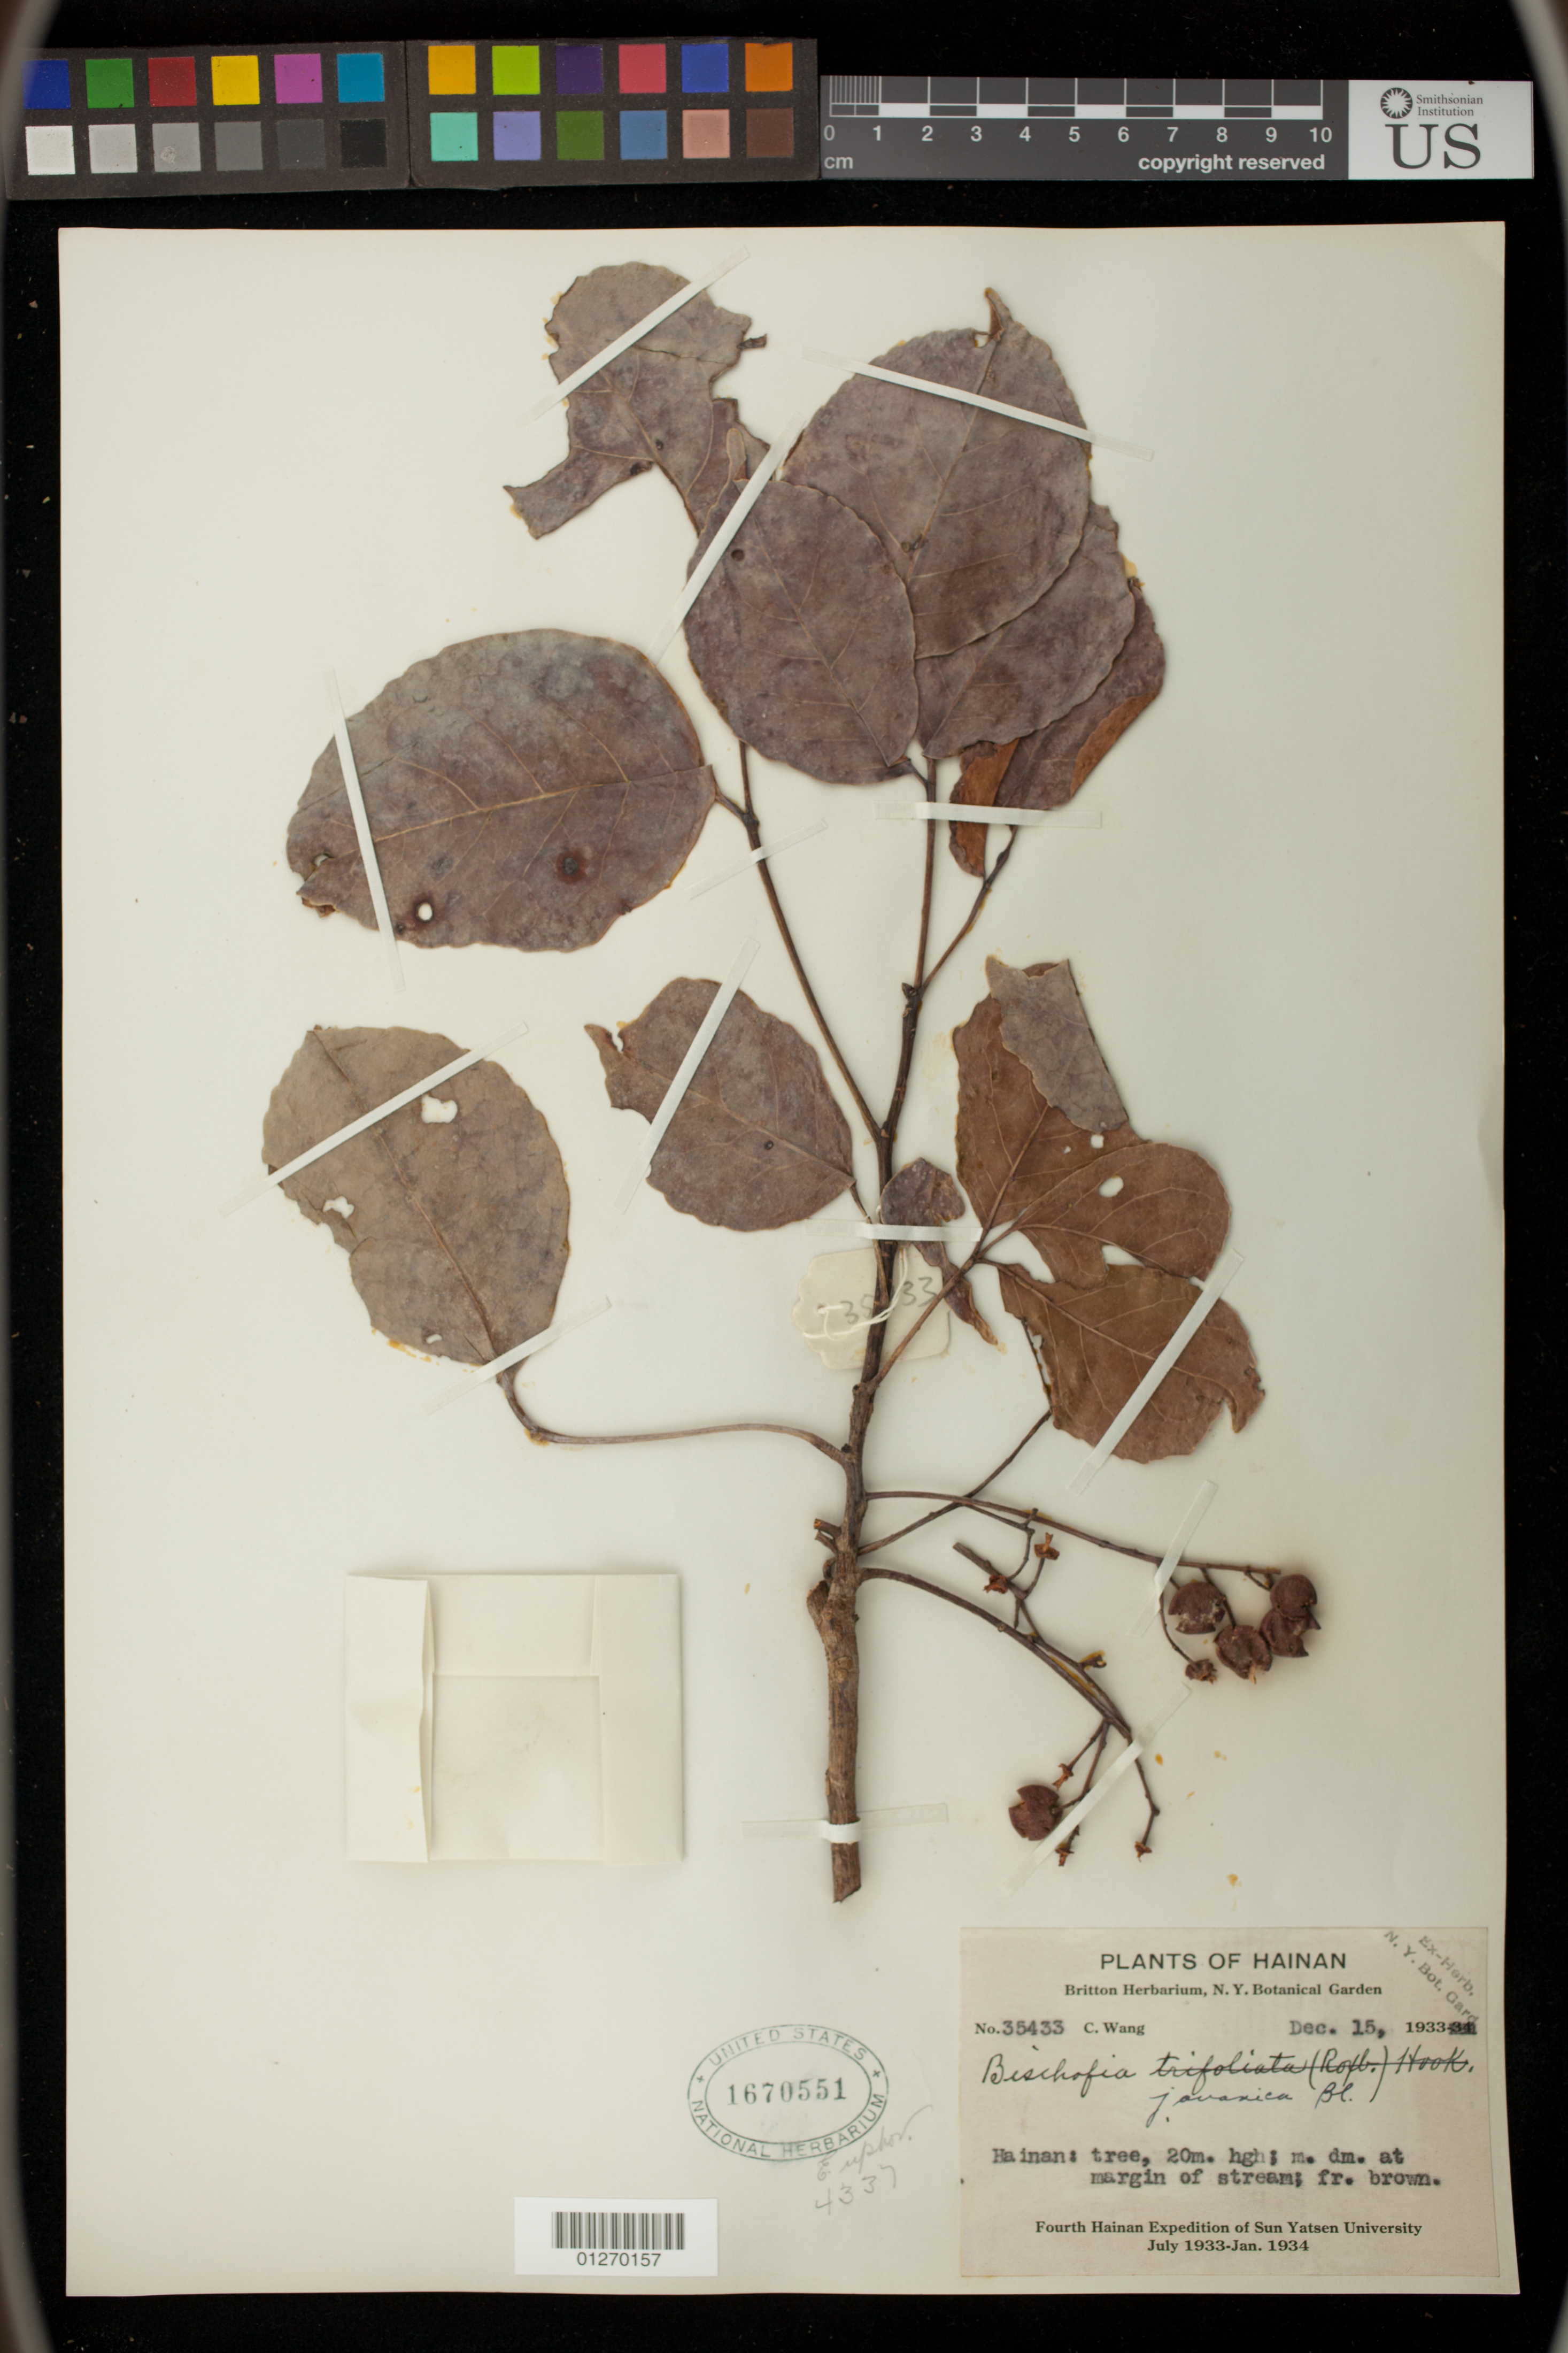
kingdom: Plantae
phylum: Tracheophyta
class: Magnoliopsida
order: Malpighiales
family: Phyllanthaceae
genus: Bischofia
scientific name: Bischofia javanica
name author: Blume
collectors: C. Wang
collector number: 35433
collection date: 1933-12-15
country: China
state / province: Hainan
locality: tree, 20m. hgh; m. dm. at margin of stream fr. brown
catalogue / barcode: US 1670551